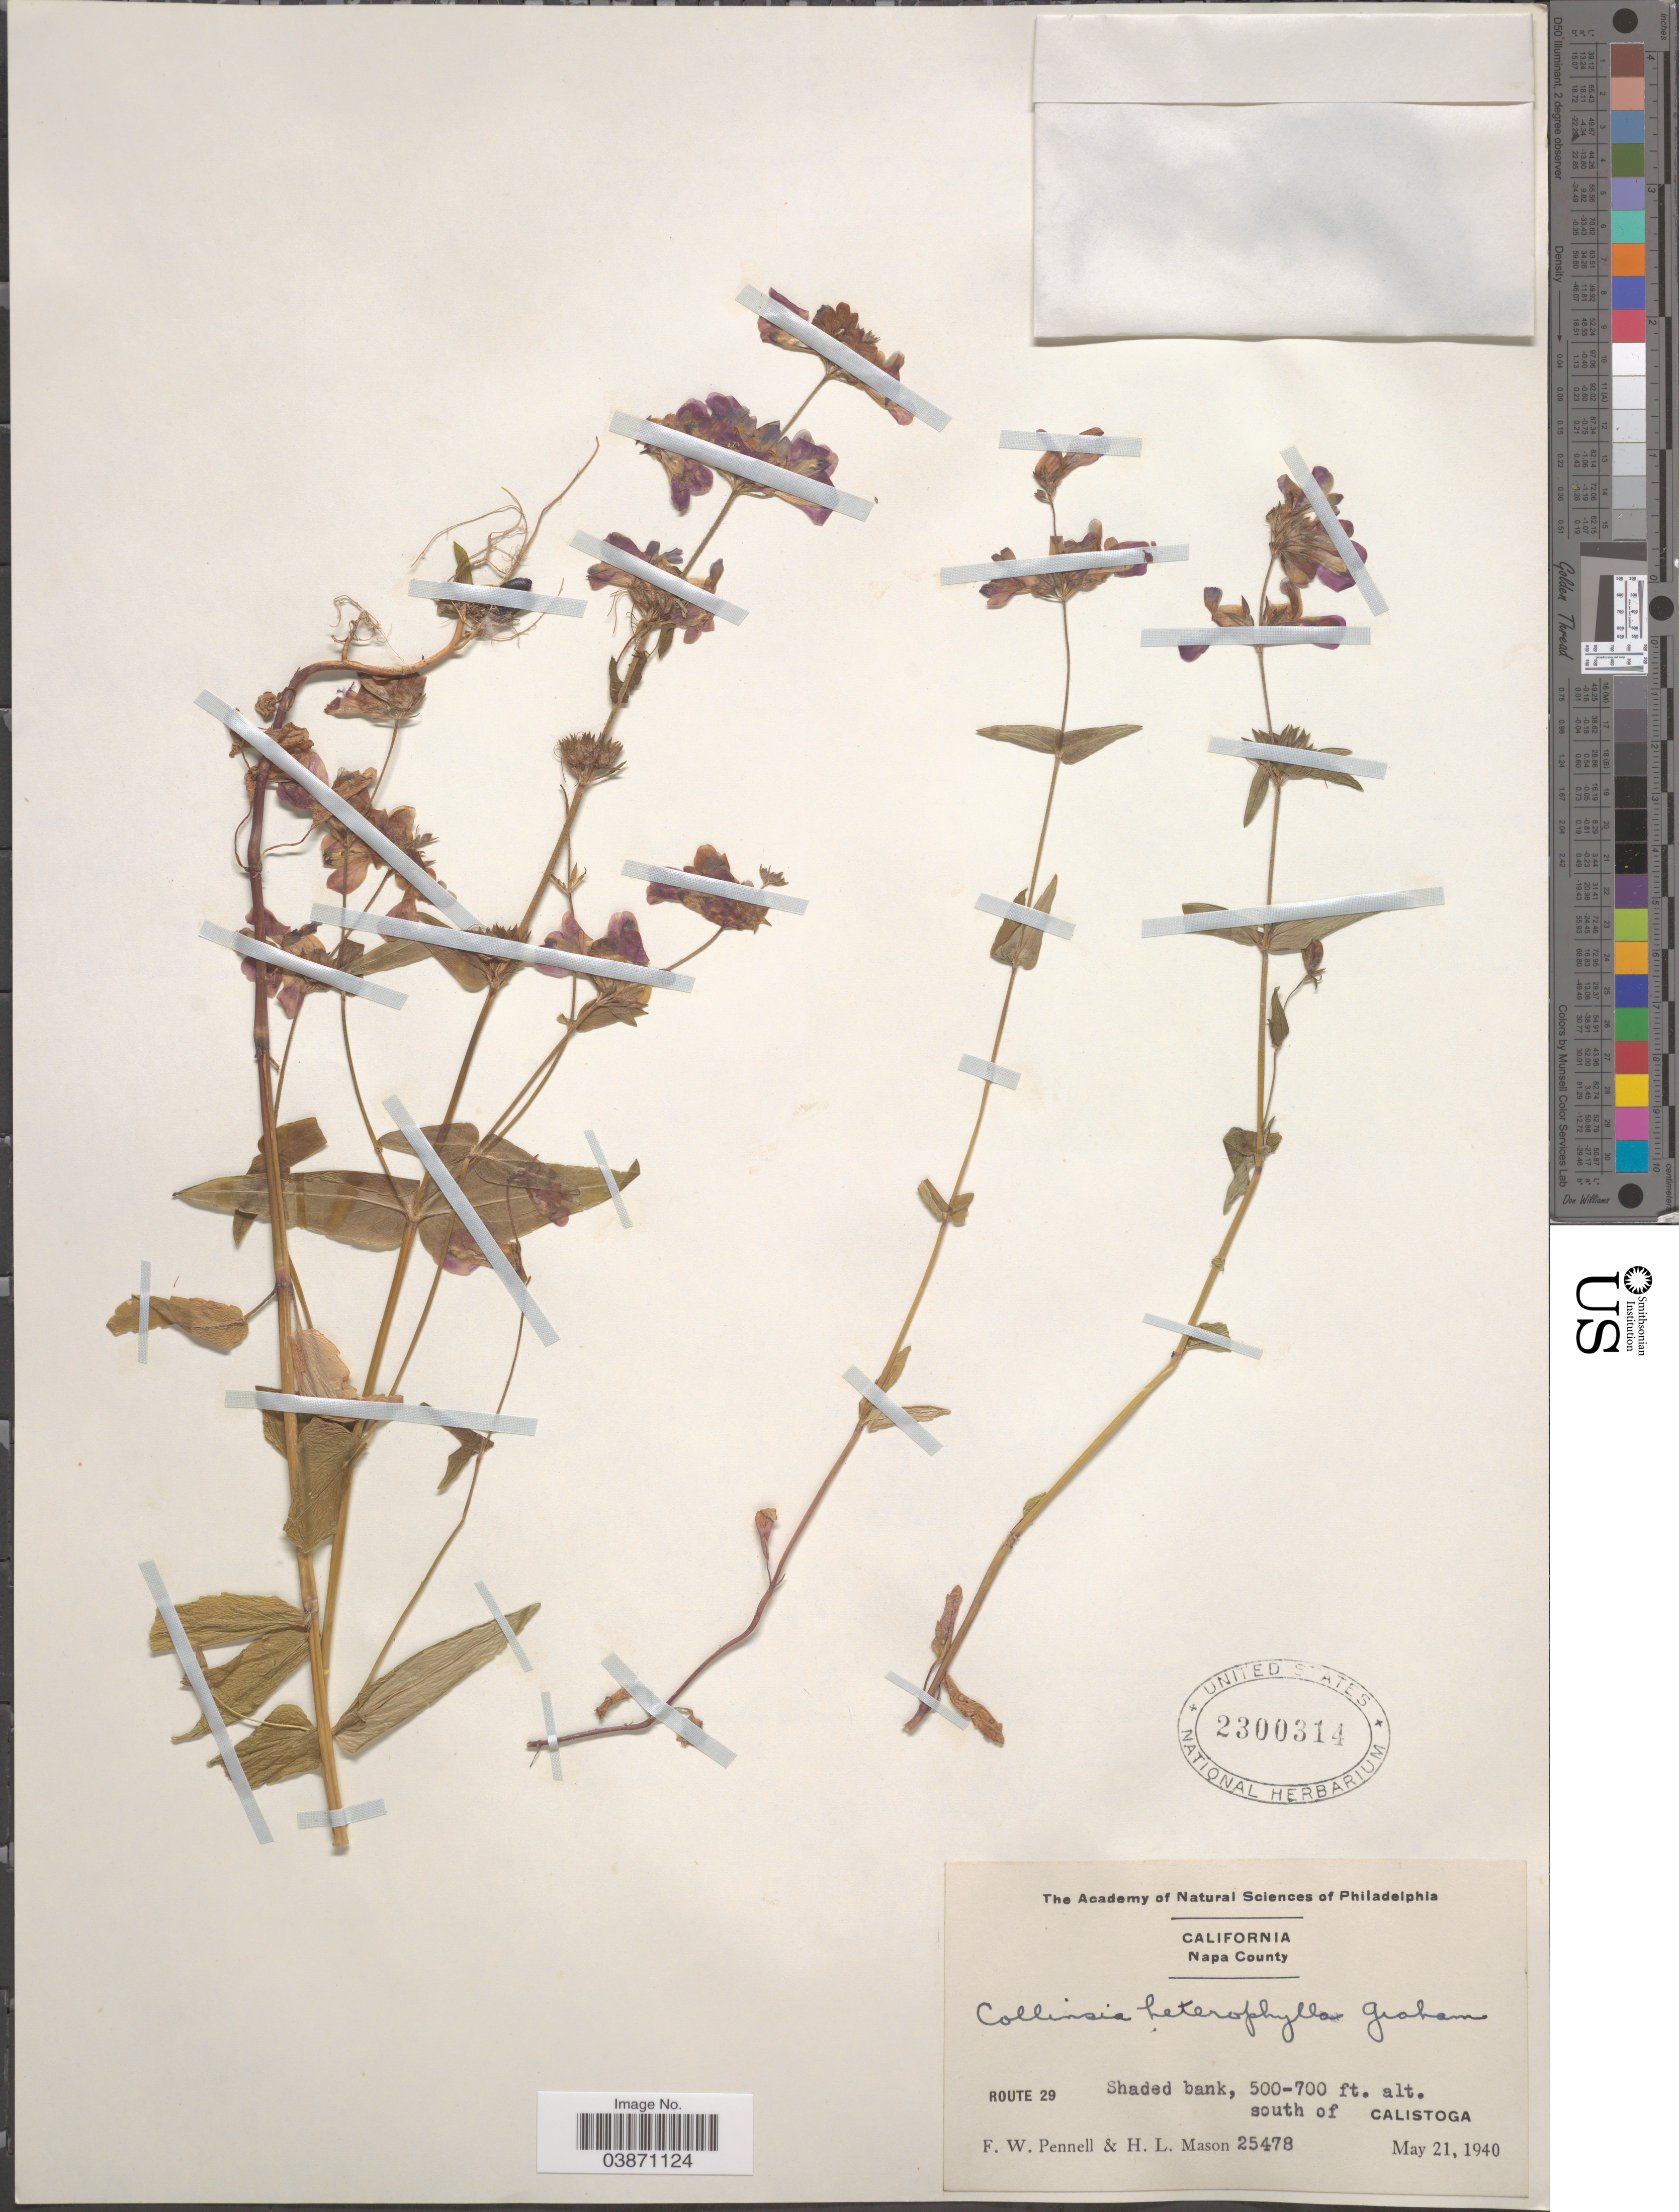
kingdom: Plantae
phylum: Tracheophyta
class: Magnoliopsida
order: Lamiales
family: Plantaginaceae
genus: Collinsia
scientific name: Collinsia heterophylla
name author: Buist ex Graham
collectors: F. W. Pennell & H. L. Mason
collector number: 25478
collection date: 1940-05-21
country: United States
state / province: California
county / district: Napa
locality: Napa County. Route 29. South of Calistoga.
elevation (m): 152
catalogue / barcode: US 2300314